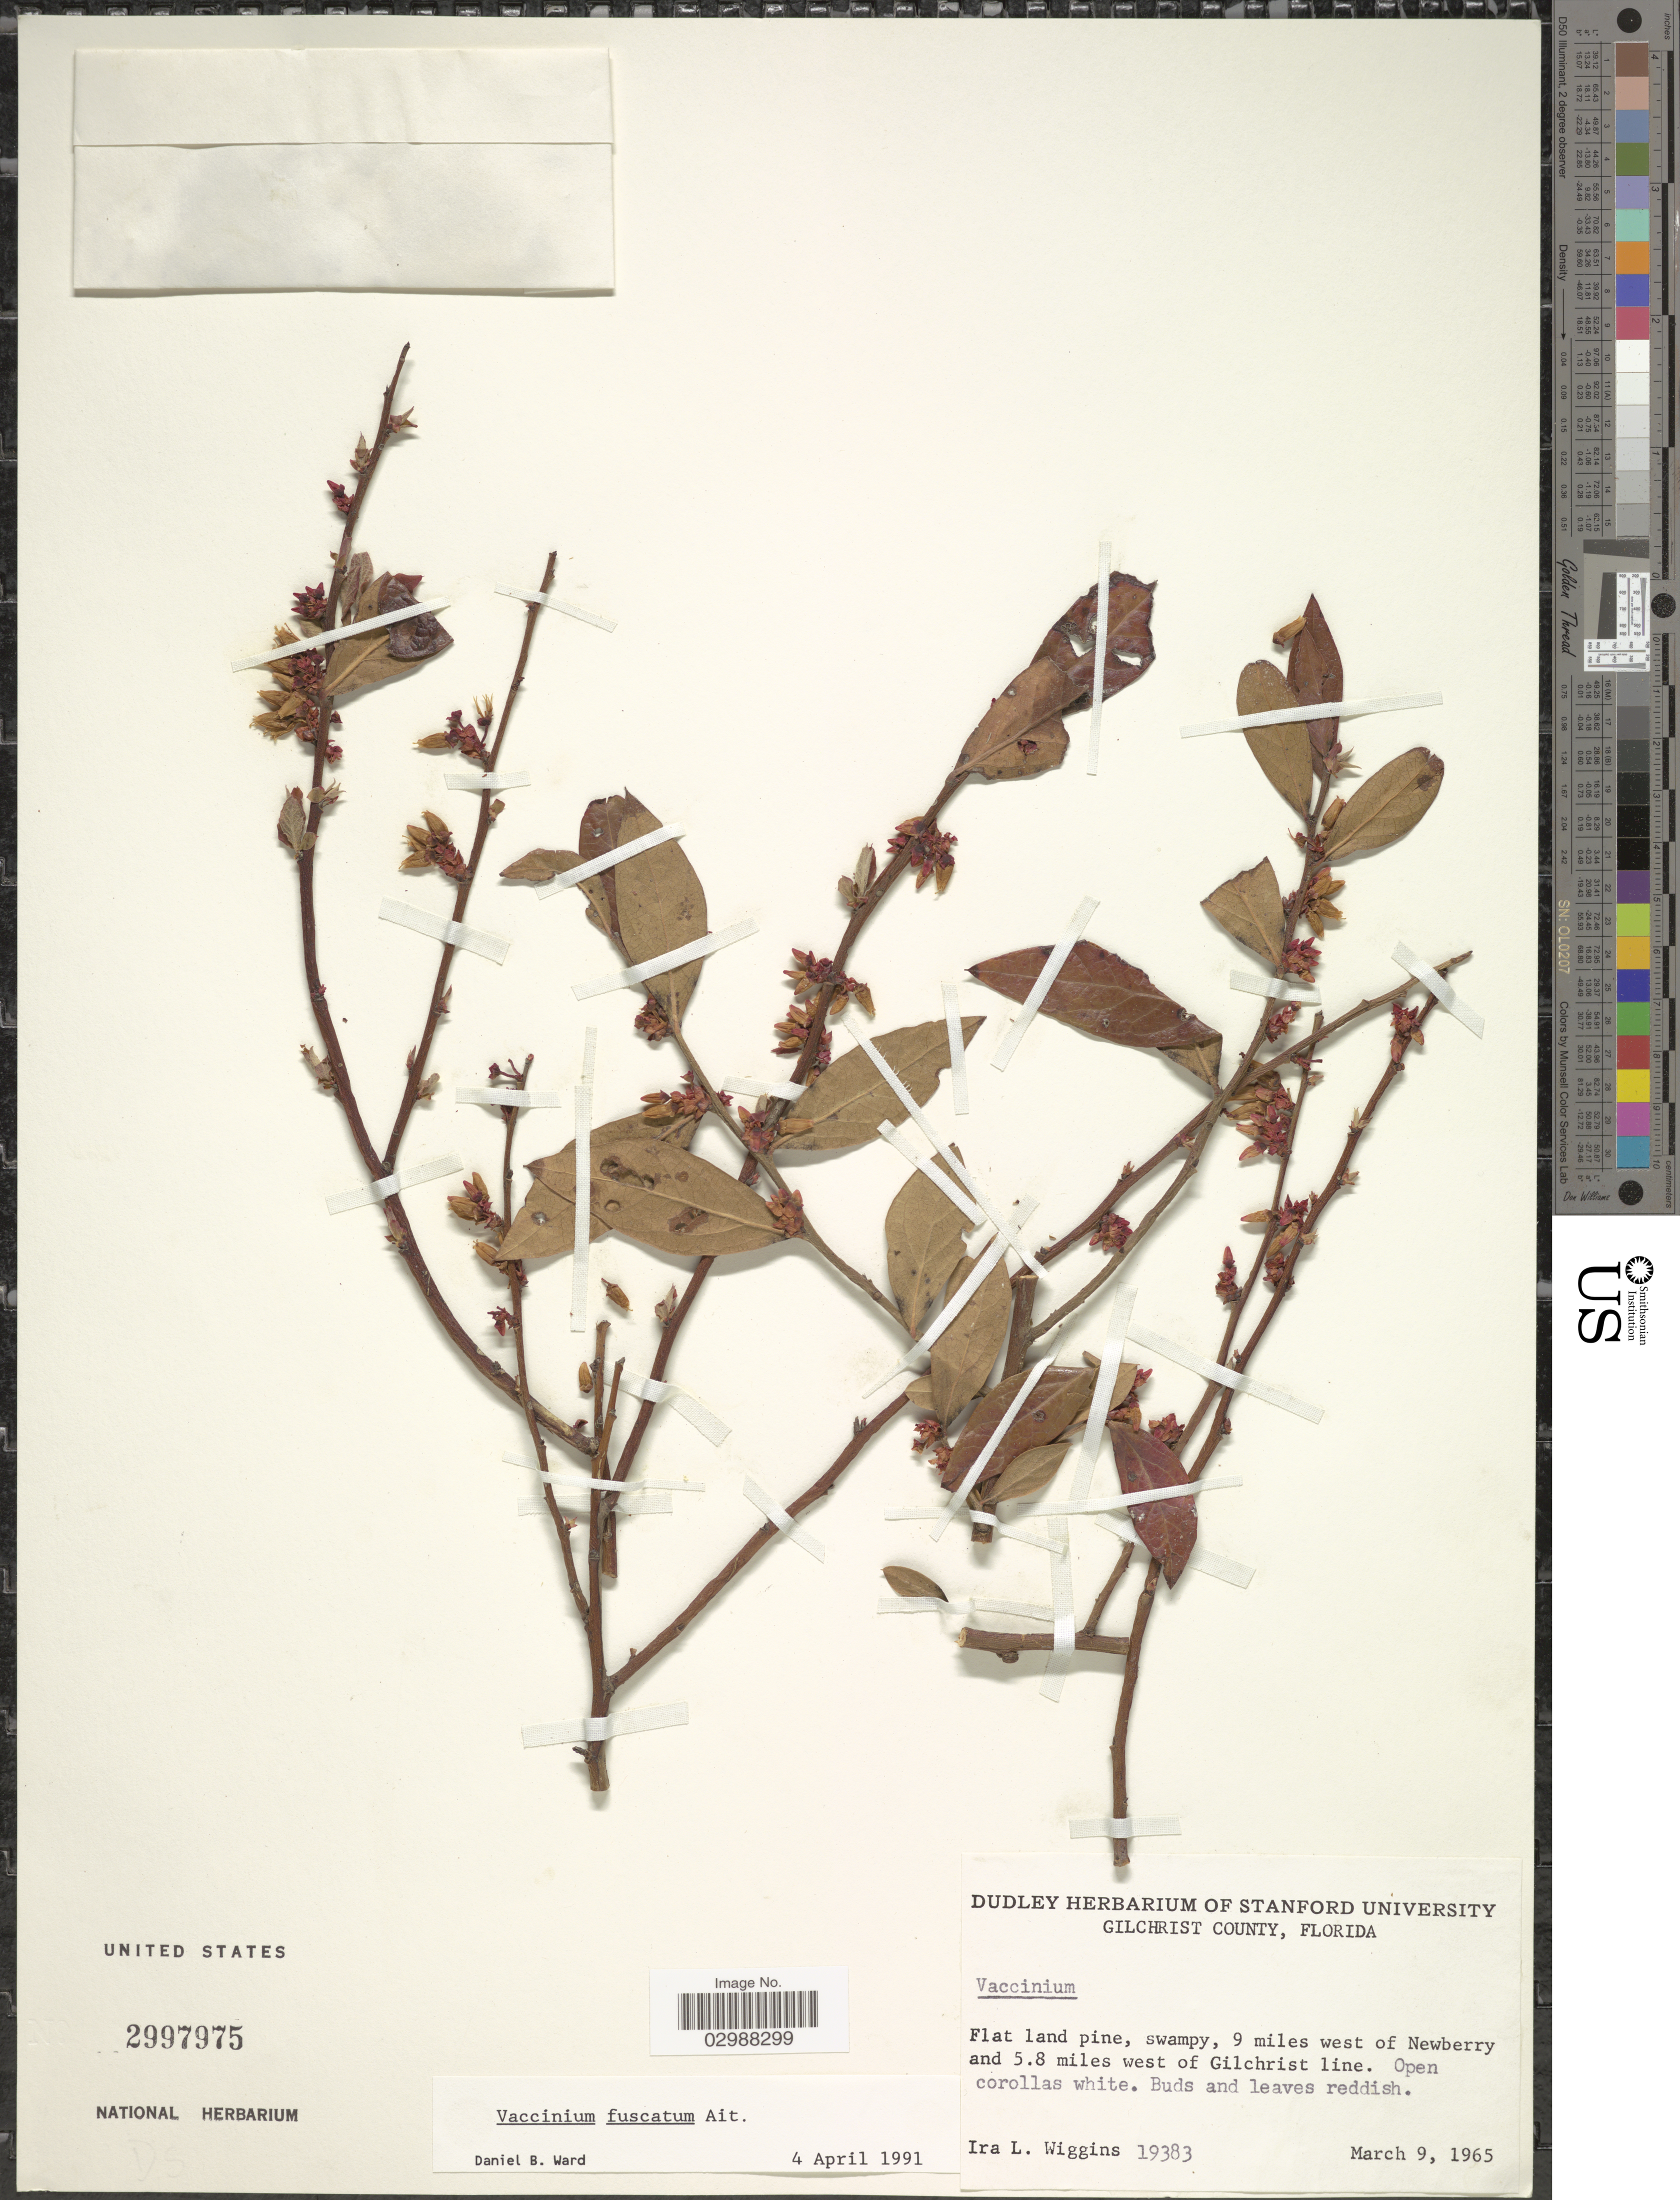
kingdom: Plantae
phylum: Tracheophyta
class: Magnoliopsida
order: Ericales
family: Ericaceae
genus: Vaccinium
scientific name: Vaccinium fuscatum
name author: Aiton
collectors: I. L. Wiggins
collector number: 19383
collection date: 1965-03-09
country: United States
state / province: Florida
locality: Gilchrist County. Flat land pine, swampy, 9 miles west of Newberry and 5.8 miles west of Gilchrist line.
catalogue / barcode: US 2997975